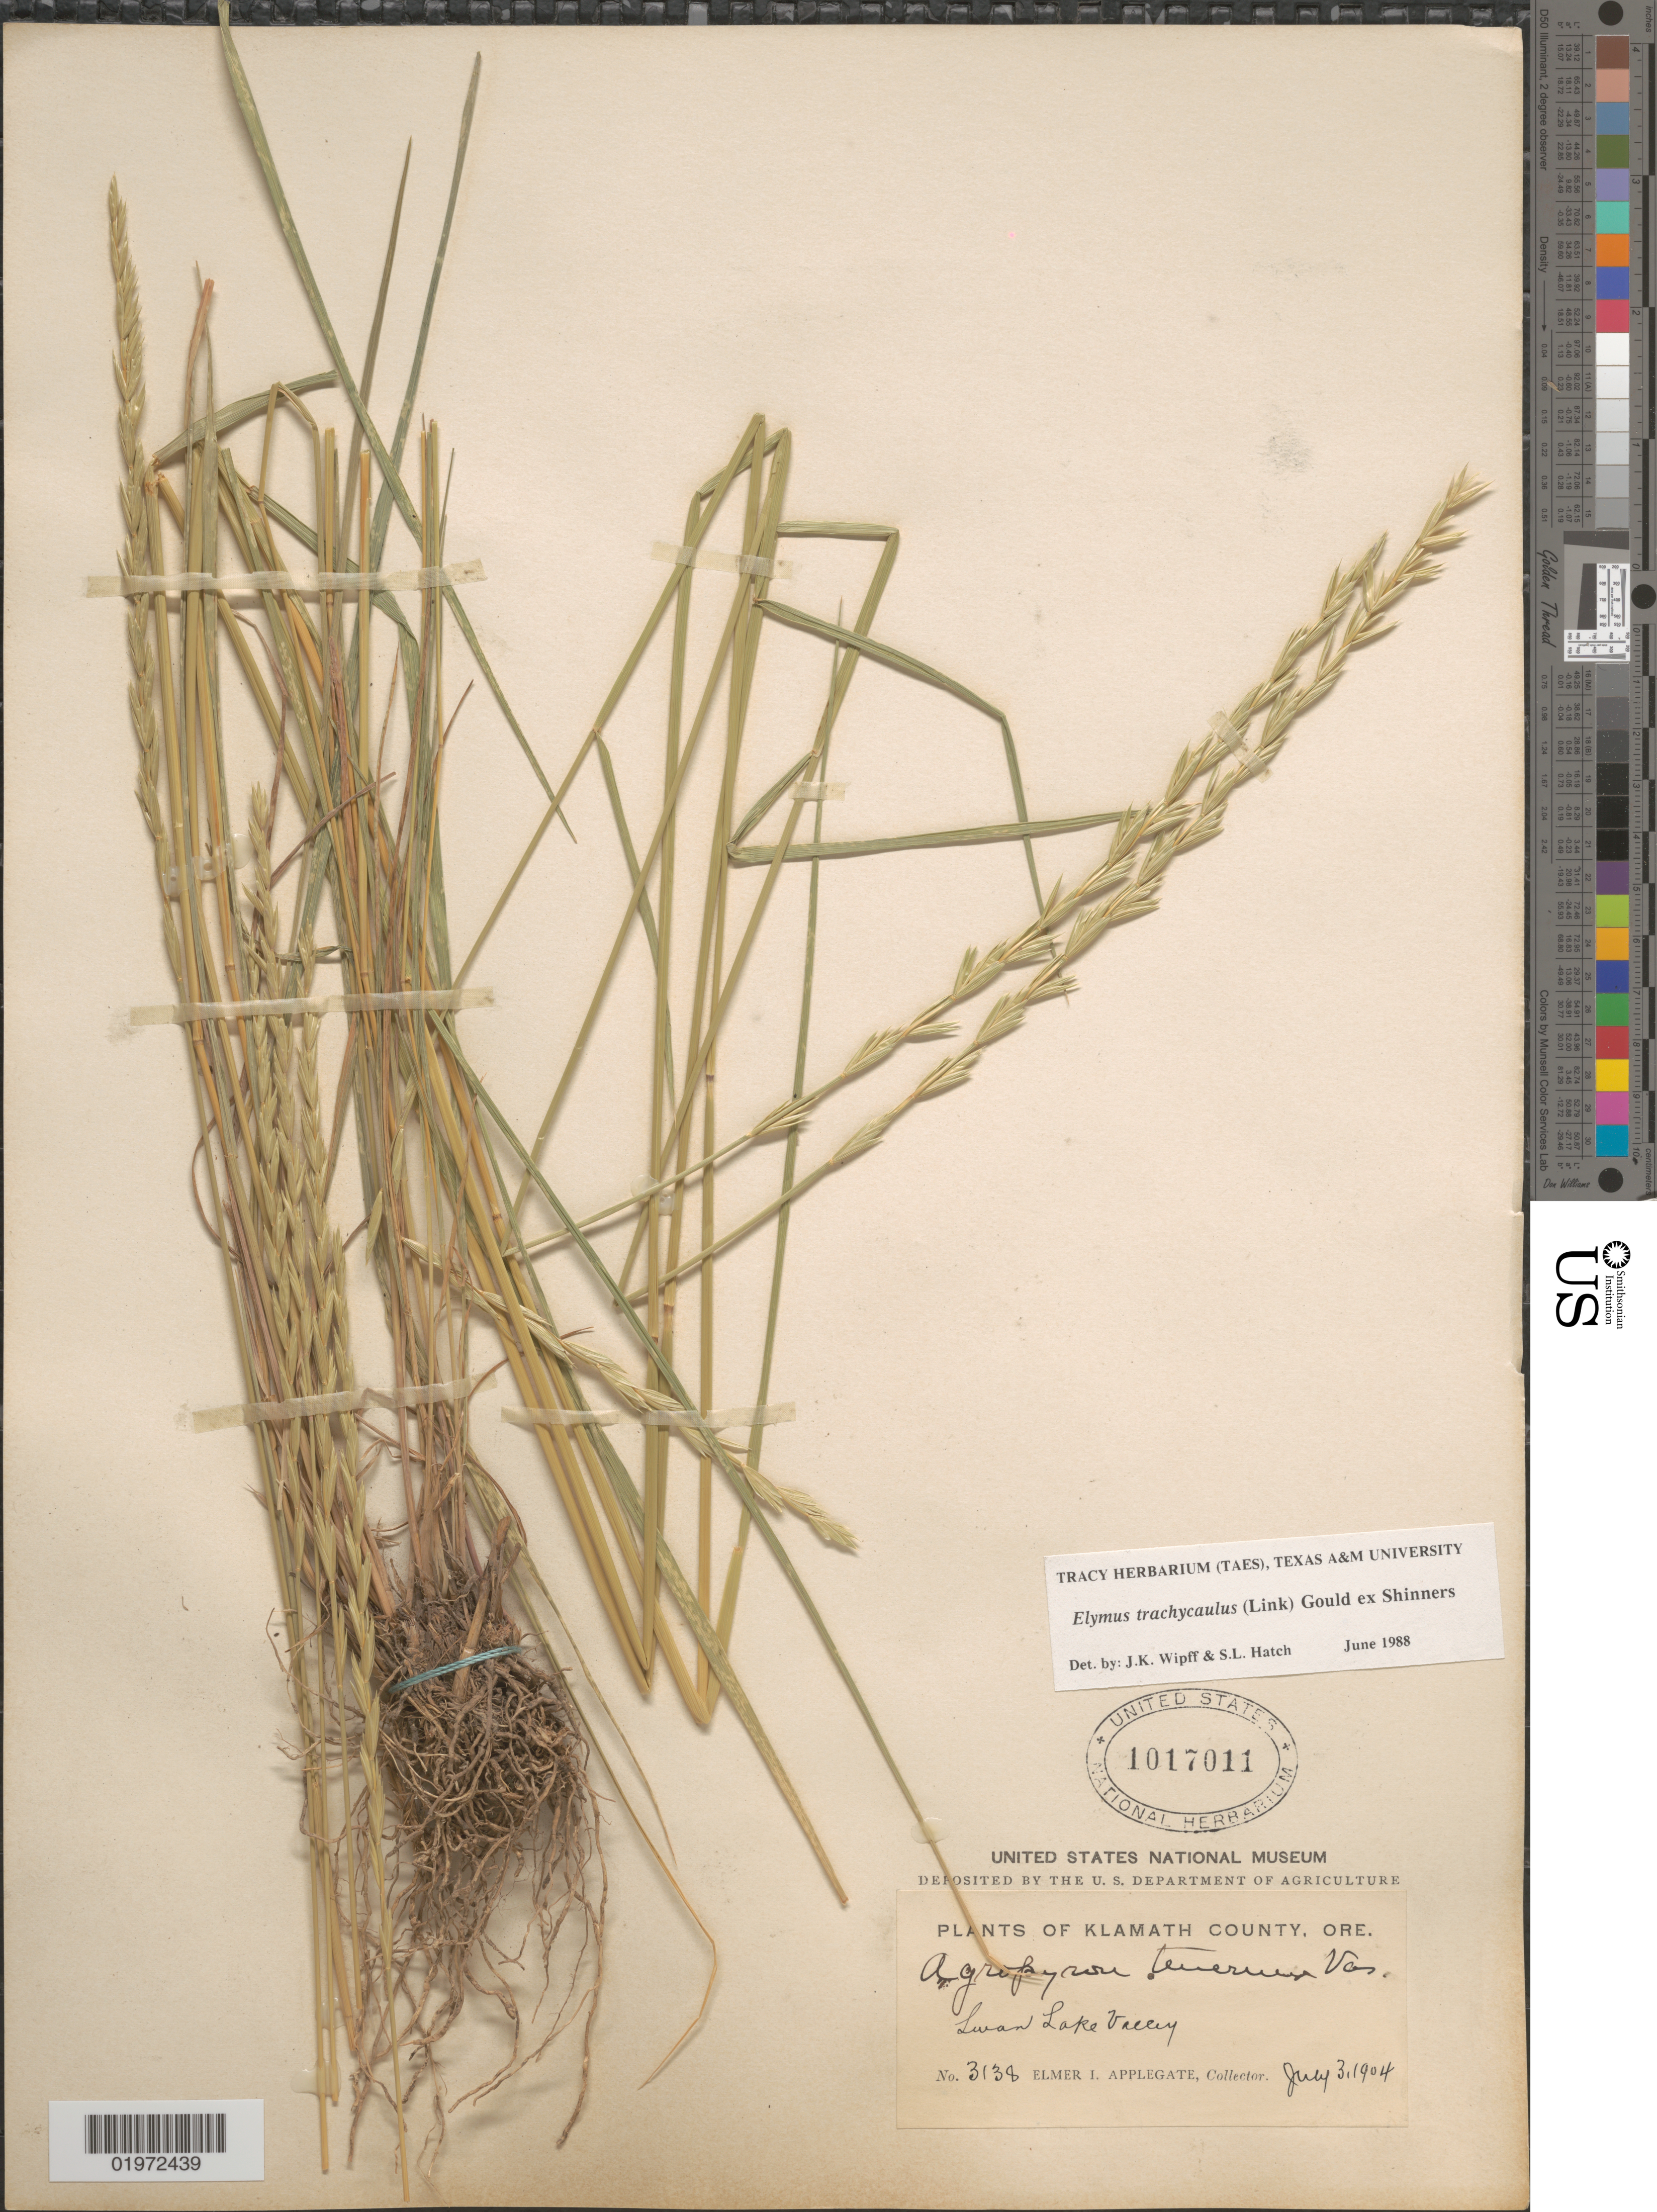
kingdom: Plantae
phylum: Tracheophyta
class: Liliopsida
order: Poales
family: Poaceae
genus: Elymus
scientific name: Elymus trachycaulus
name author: (Link) Gould ex Shinners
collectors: E. I. Applegate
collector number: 3138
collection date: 1904-07-03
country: United States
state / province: Oregon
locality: Klamath County. Swan Lake Valley.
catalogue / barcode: US 1017011